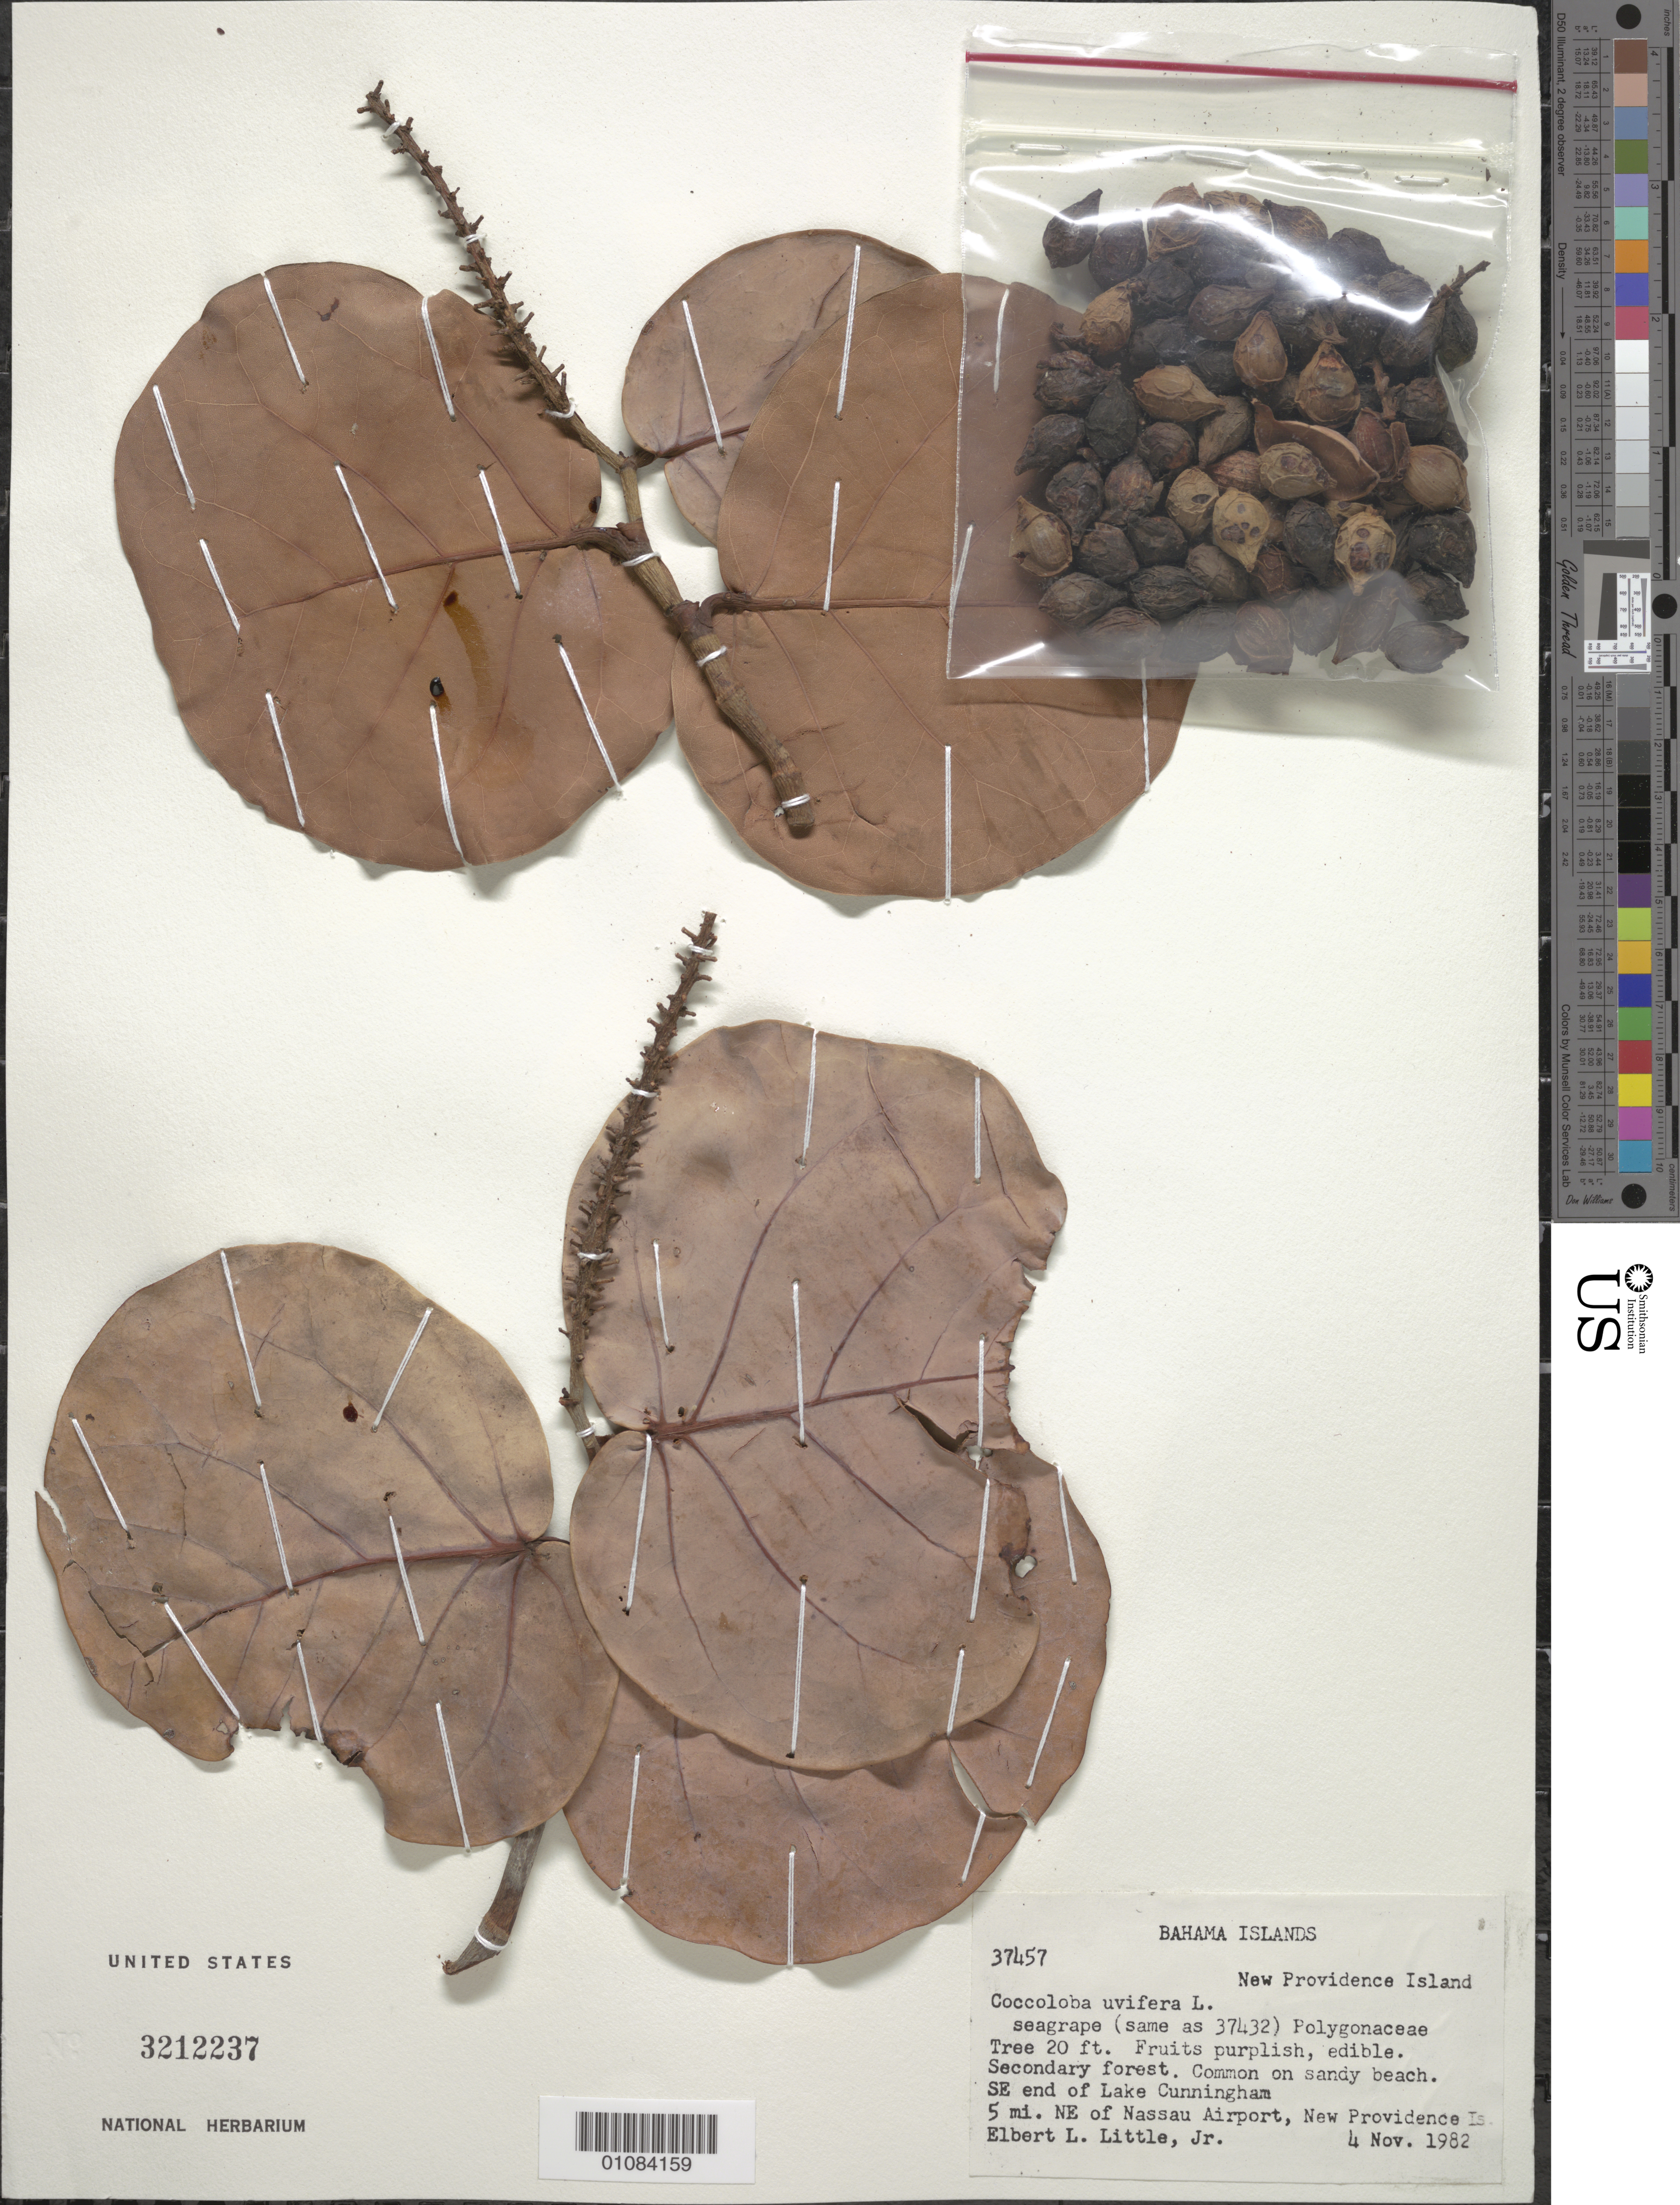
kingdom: Plantae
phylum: Tracheophyta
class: Magnoliopsida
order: Caryophyllales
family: Polygonaceae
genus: Coccoloba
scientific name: Coccoloba uvifera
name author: L.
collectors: E. L. Little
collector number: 37457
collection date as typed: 04 Nov 1982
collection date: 1982-11-04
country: Bahamas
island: New Providence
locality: SE end of Lake Cunningham. 5 mi. NE of Nassau Airport.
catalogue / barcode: US 3212237